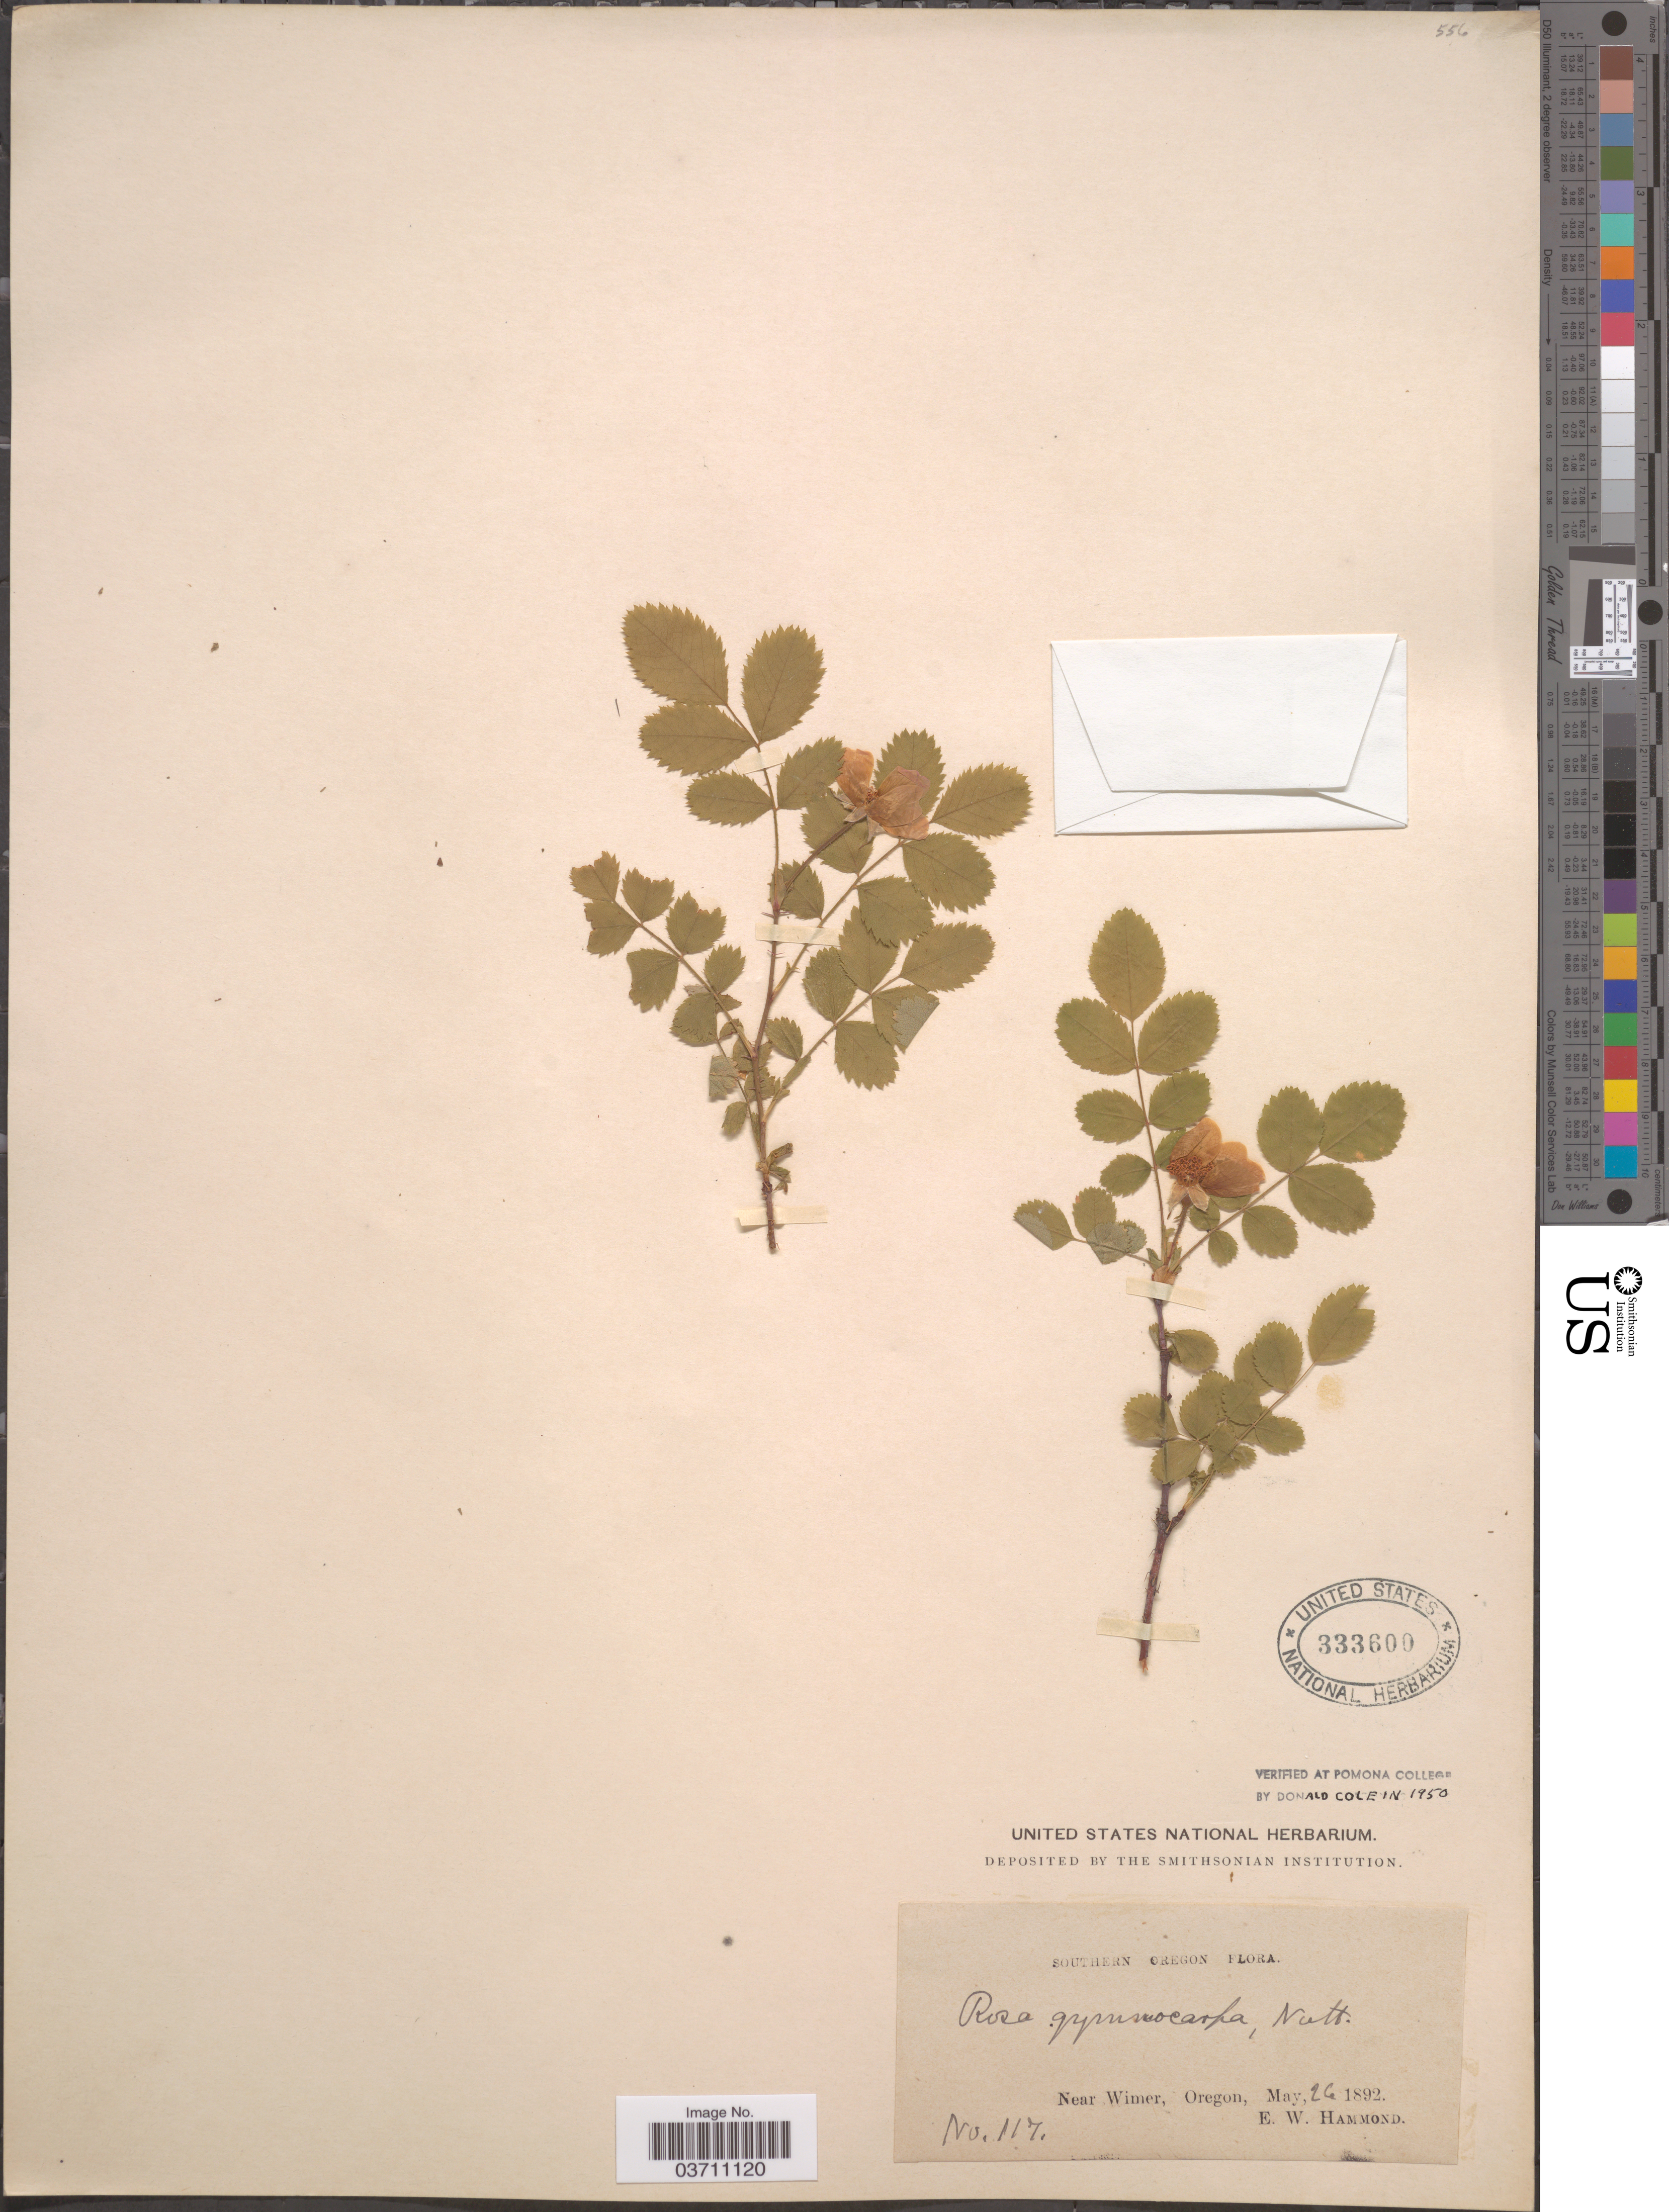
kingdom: Plantae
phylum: Tracheophyta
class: Magnoliopsida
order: Rosales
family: Rosaceae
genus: Rosa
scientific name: Rosa gymnocarpa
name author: Nutt.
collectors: E. Hammond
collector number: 117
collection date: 1892-05-26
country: United States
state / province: Oregon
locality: Southern Oregon. Near Wimer.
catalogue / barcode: US 333600